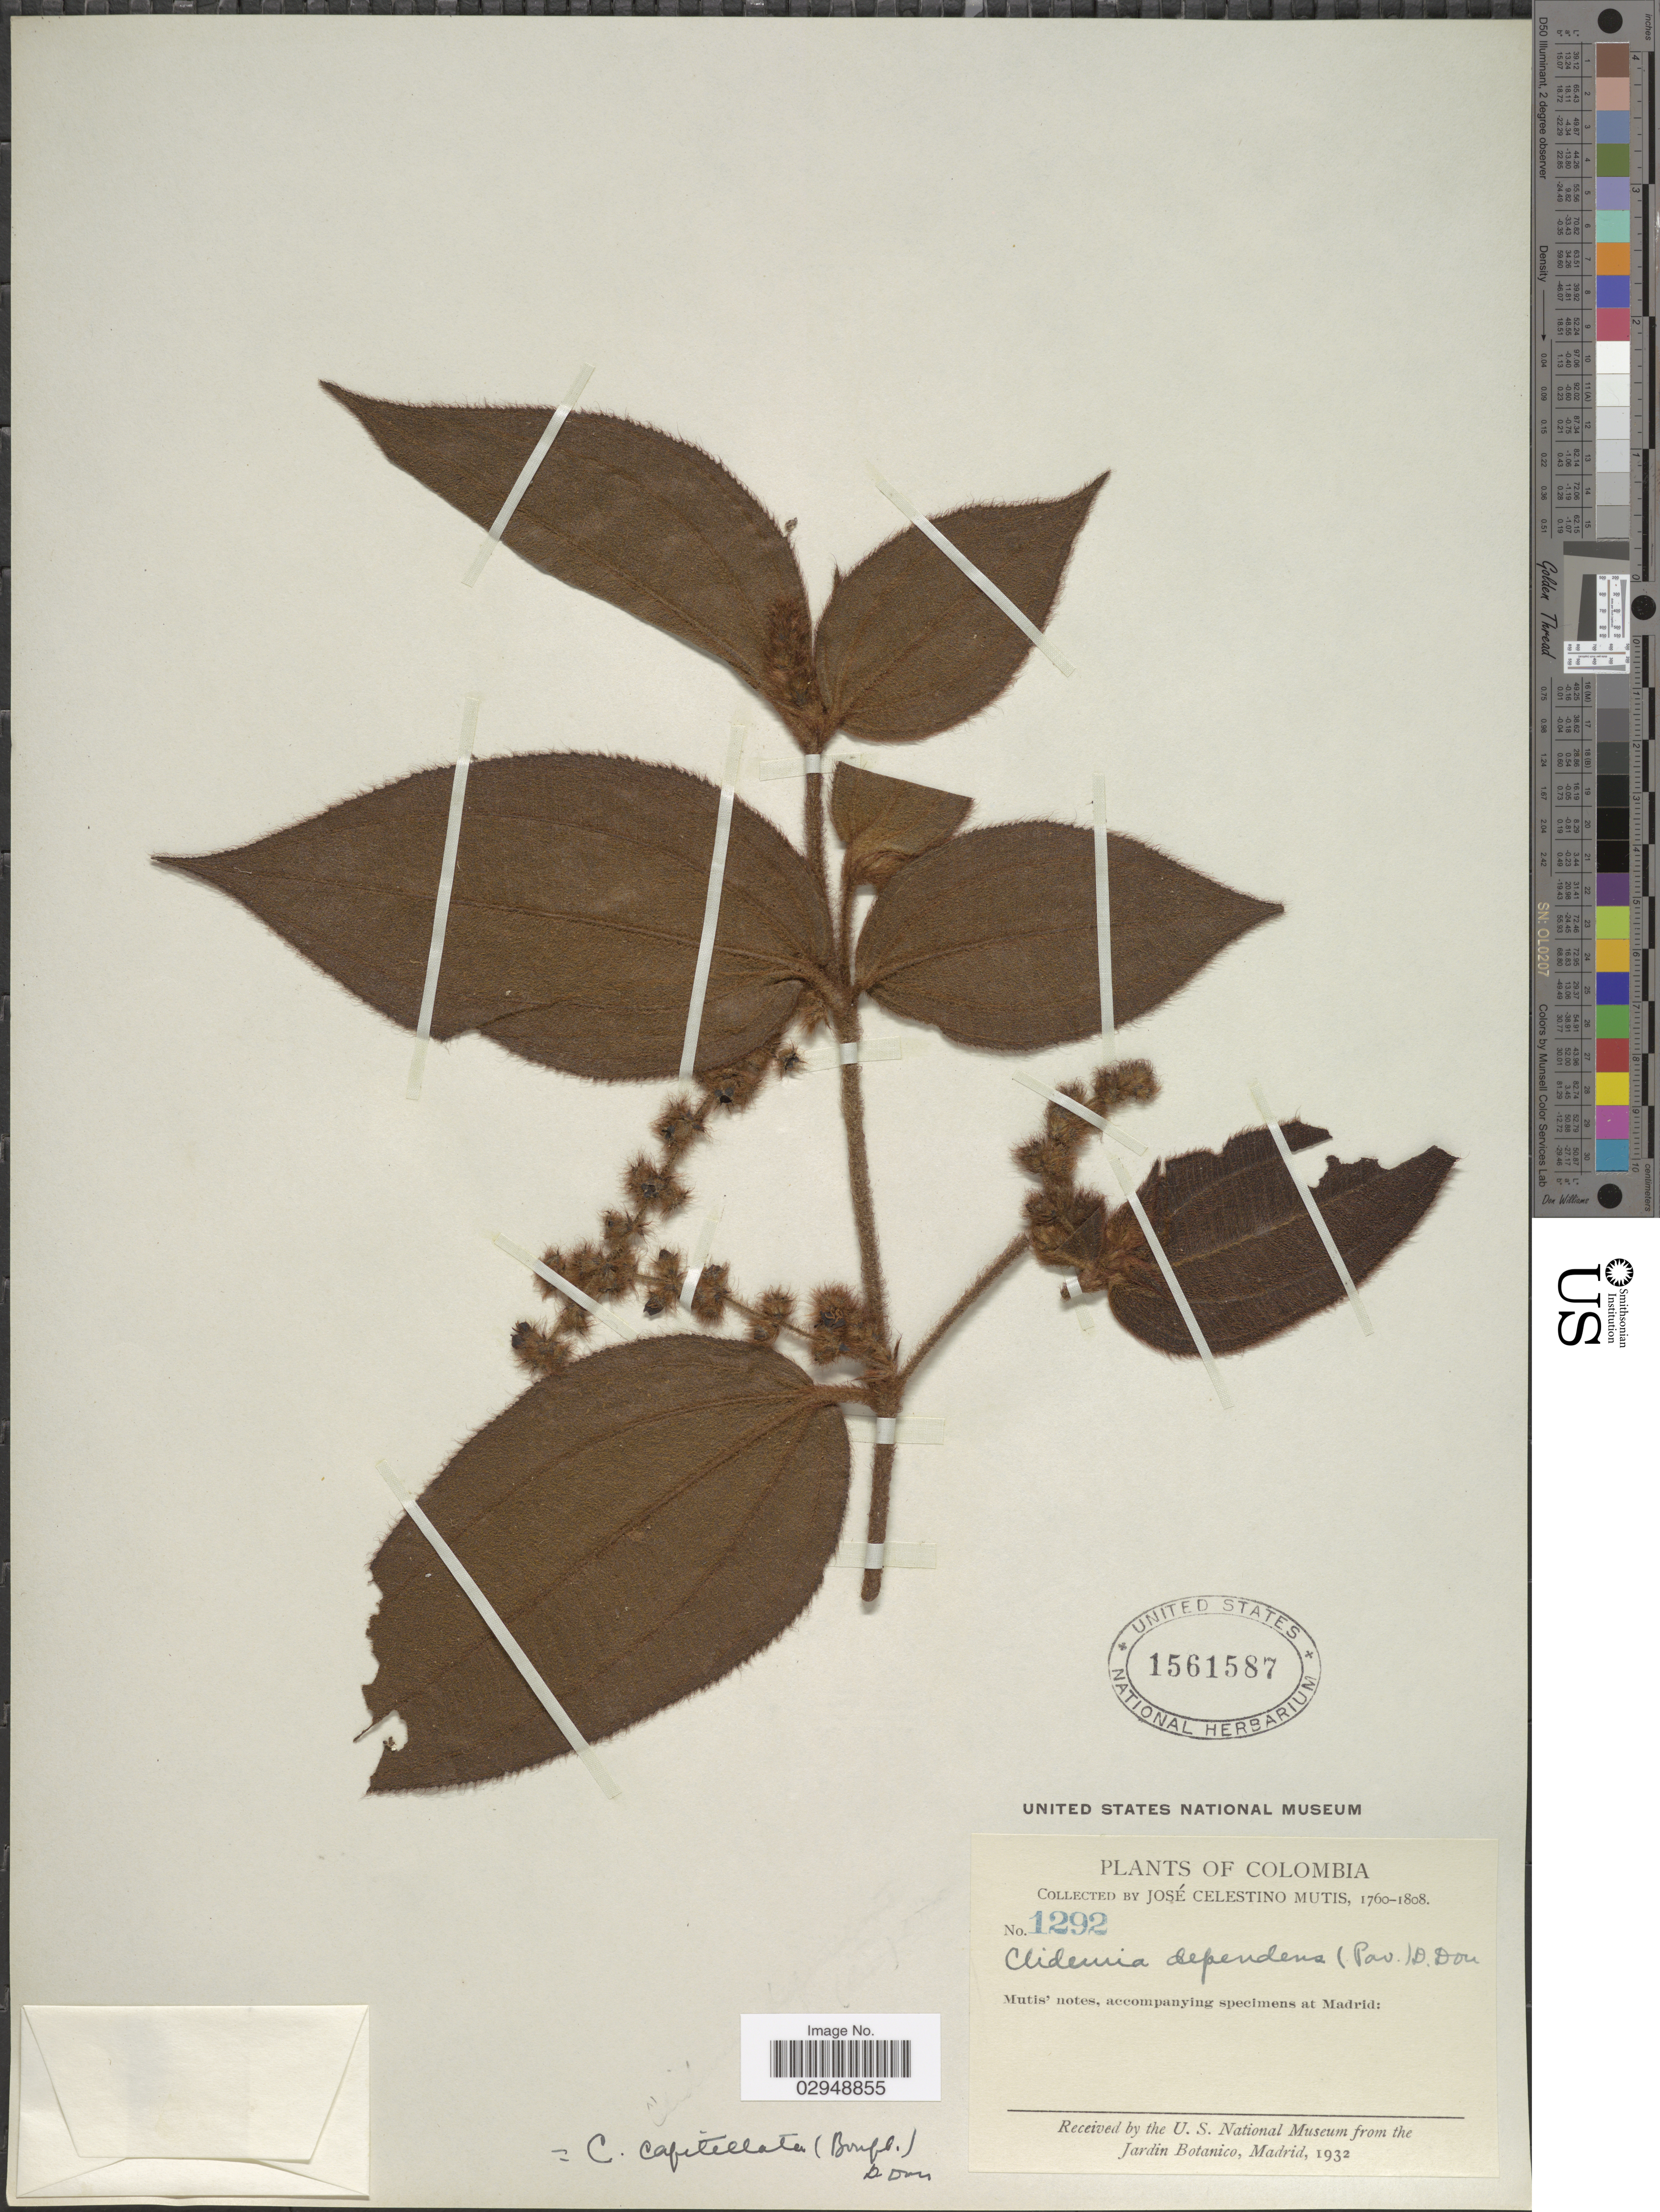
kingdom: Plantae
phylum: Tracheophyta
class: Magnoliopsida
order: Myrtales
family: Melastomataceae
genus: Clidemia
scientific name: Clidemia capitellata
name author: (Bonpl.) D. Don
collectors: J. C. B. Mutis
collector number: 1292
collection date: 1760/1808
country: Colombia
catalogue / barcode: US 1561587